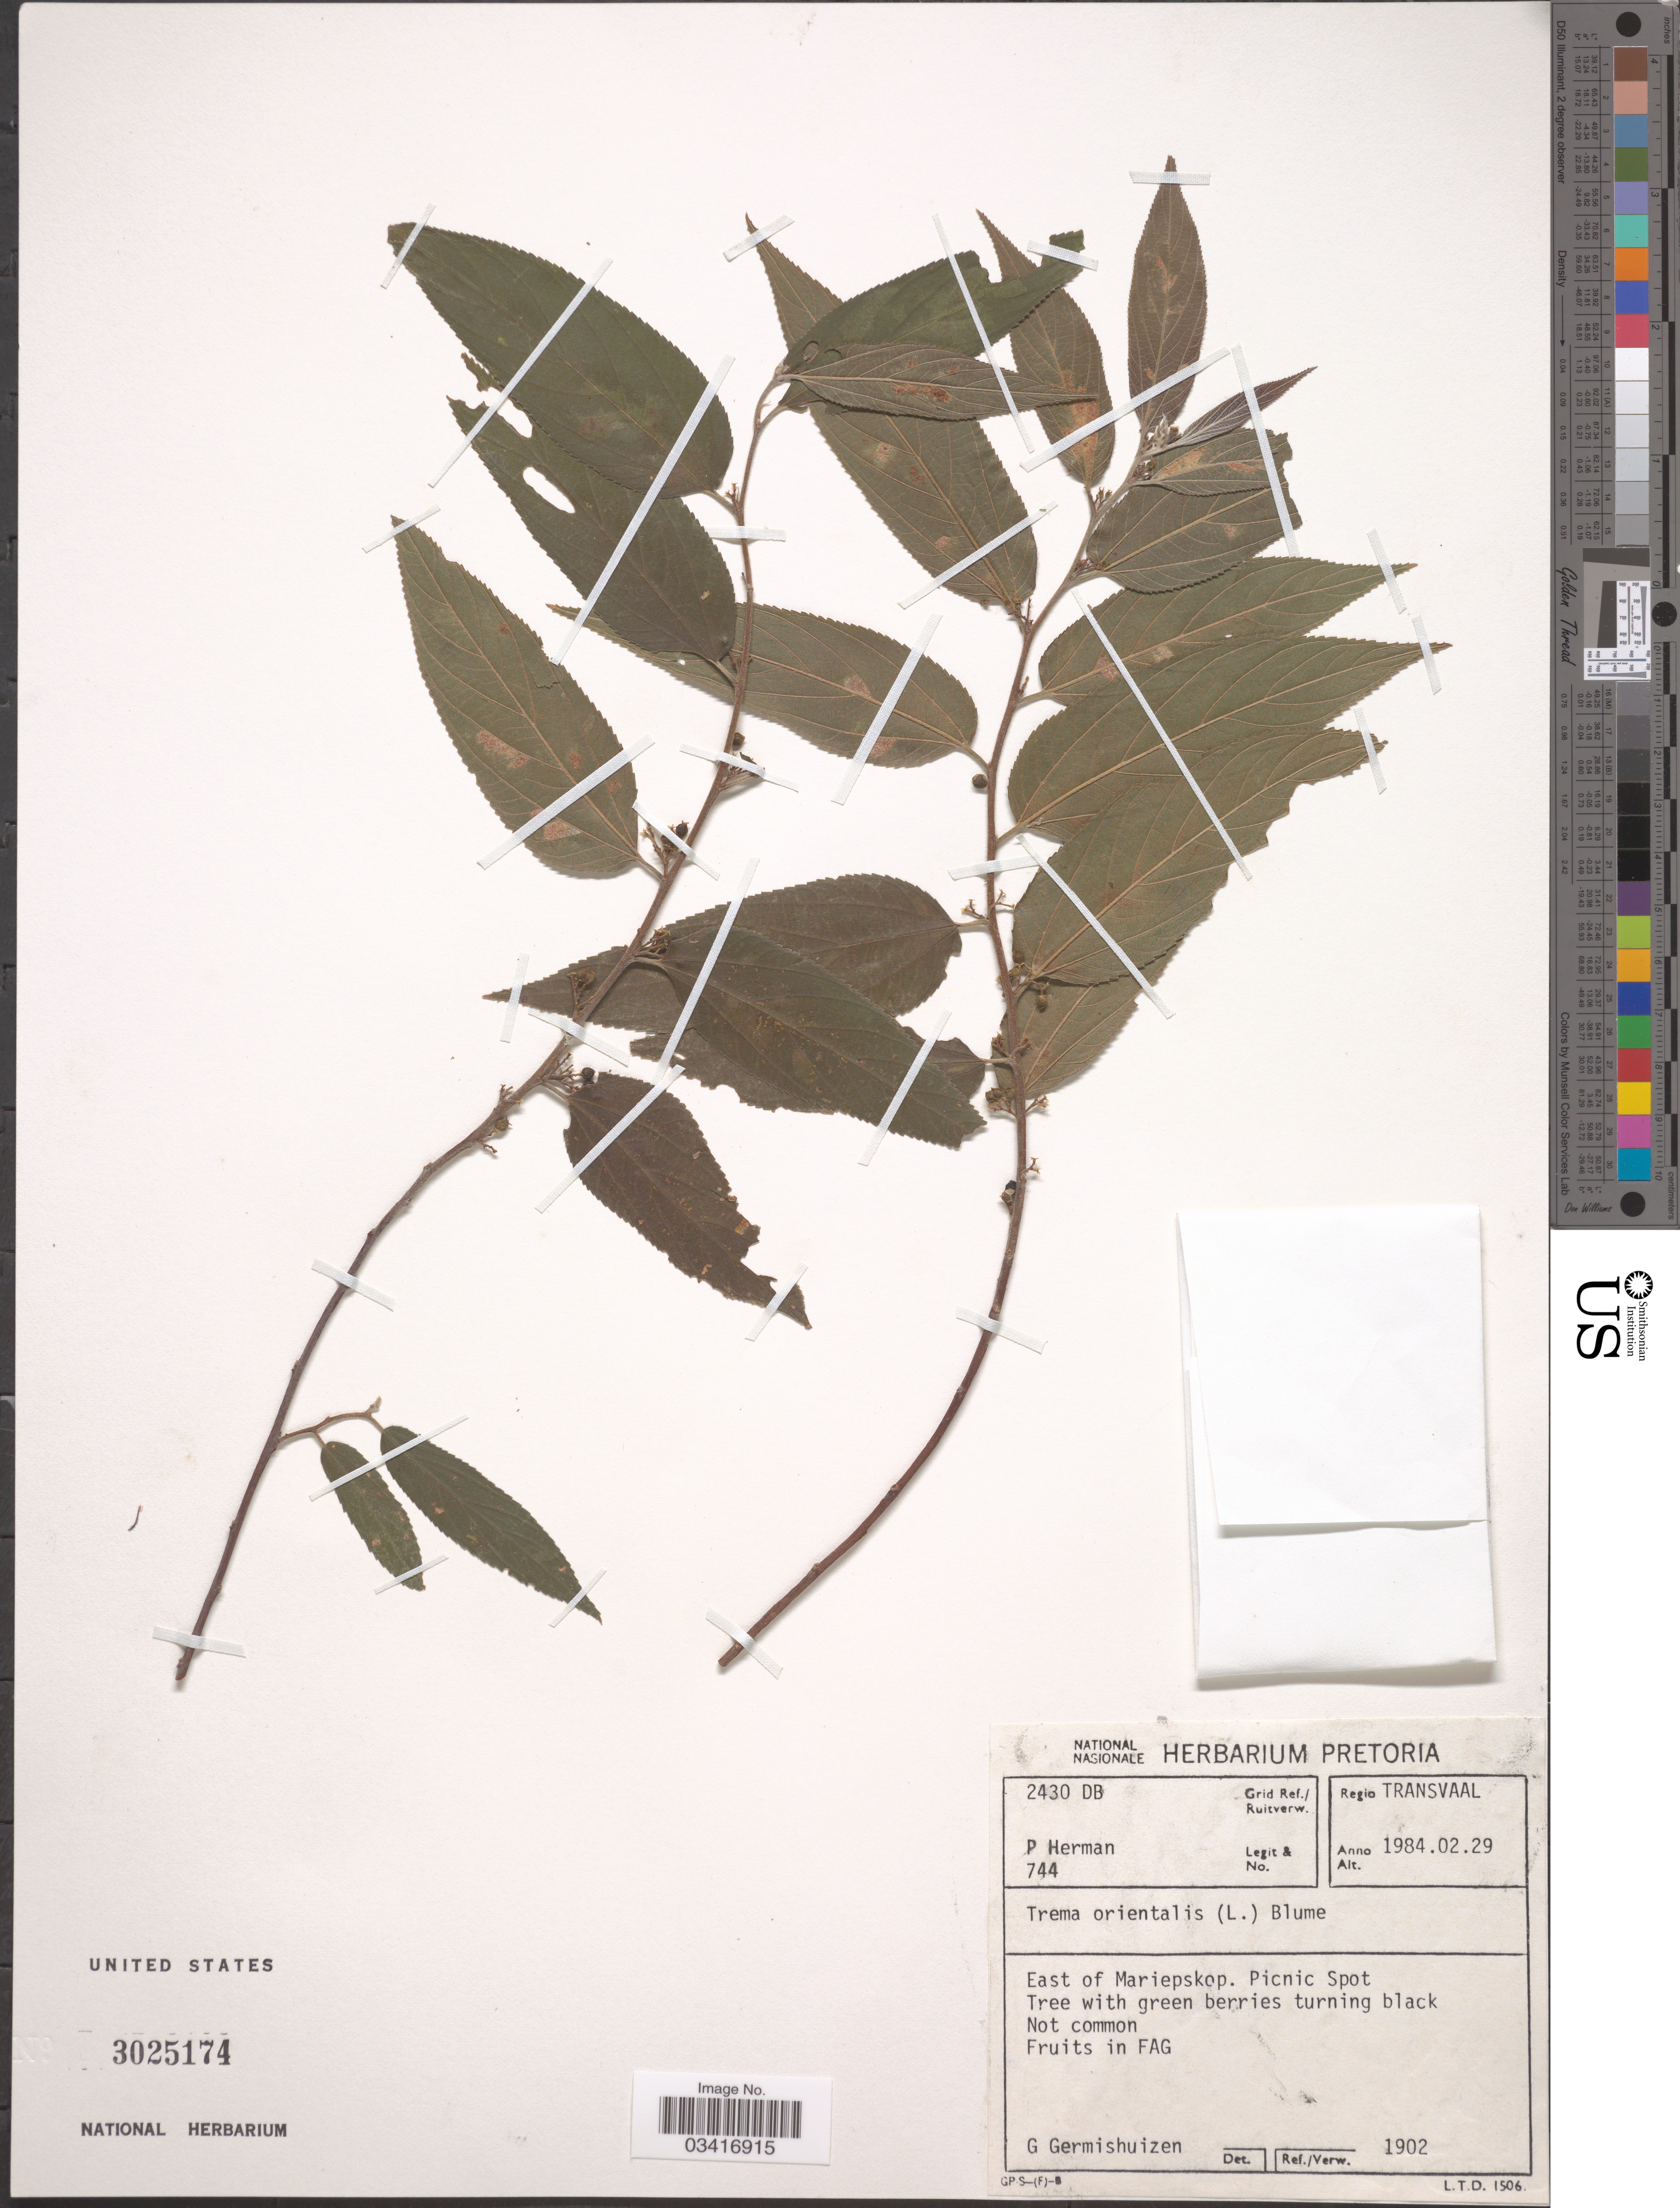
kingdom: Plantae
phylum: Tracheophyta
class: Magnoliopsida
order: Rosales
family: Cannabaceae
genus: Trema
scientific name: Trema orientale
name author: (L.) Blume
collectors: P. Herman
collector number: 744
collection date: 1984-02-29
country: South Africa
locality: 2430 DB Grid Ref./ Ruitverw. Regio Transvaal. East of Mariepskop. Picnic Spot.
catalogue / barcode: US 3025174